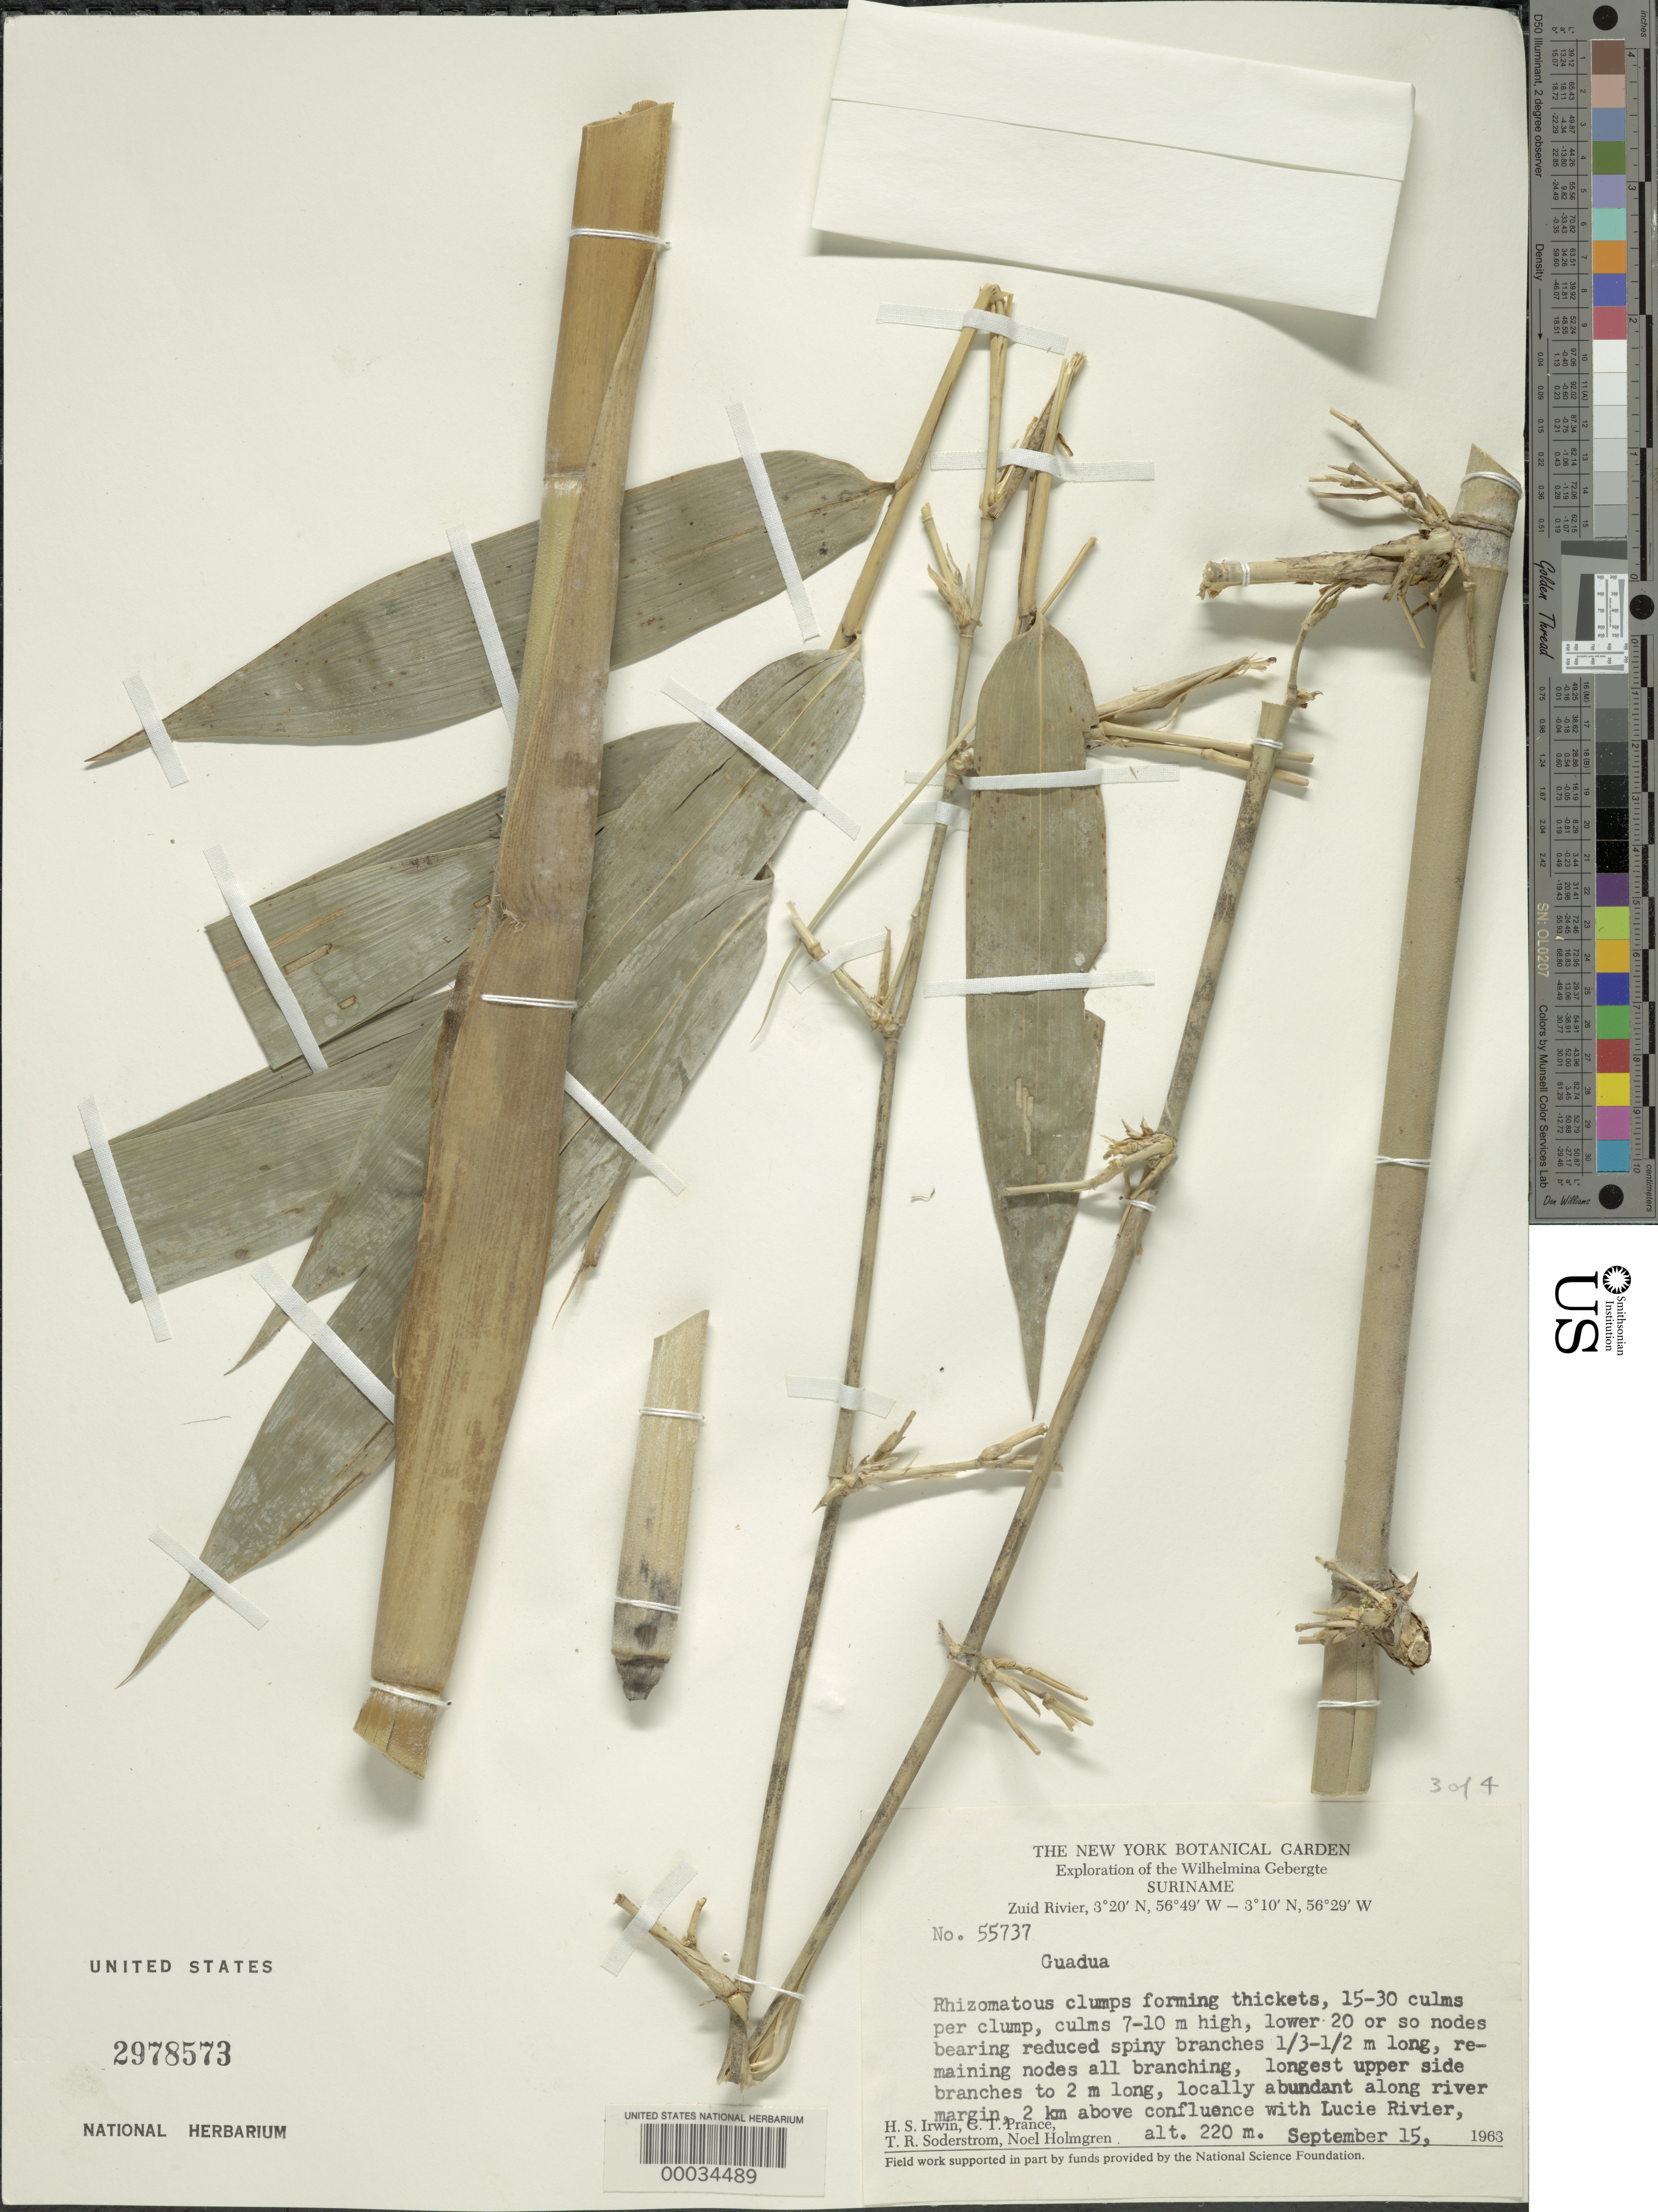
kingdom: Plantae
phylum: Tracheophyta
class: Liliopsida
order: Poales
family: Poaceae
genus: Guadua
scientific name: Guadua sp.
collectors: H. Irwin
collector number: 55737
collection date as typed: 15 Sep 1963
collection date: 1963-09-15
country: Suriname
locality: Zuid river, lucie river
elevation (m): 220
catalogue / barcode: US 2978573